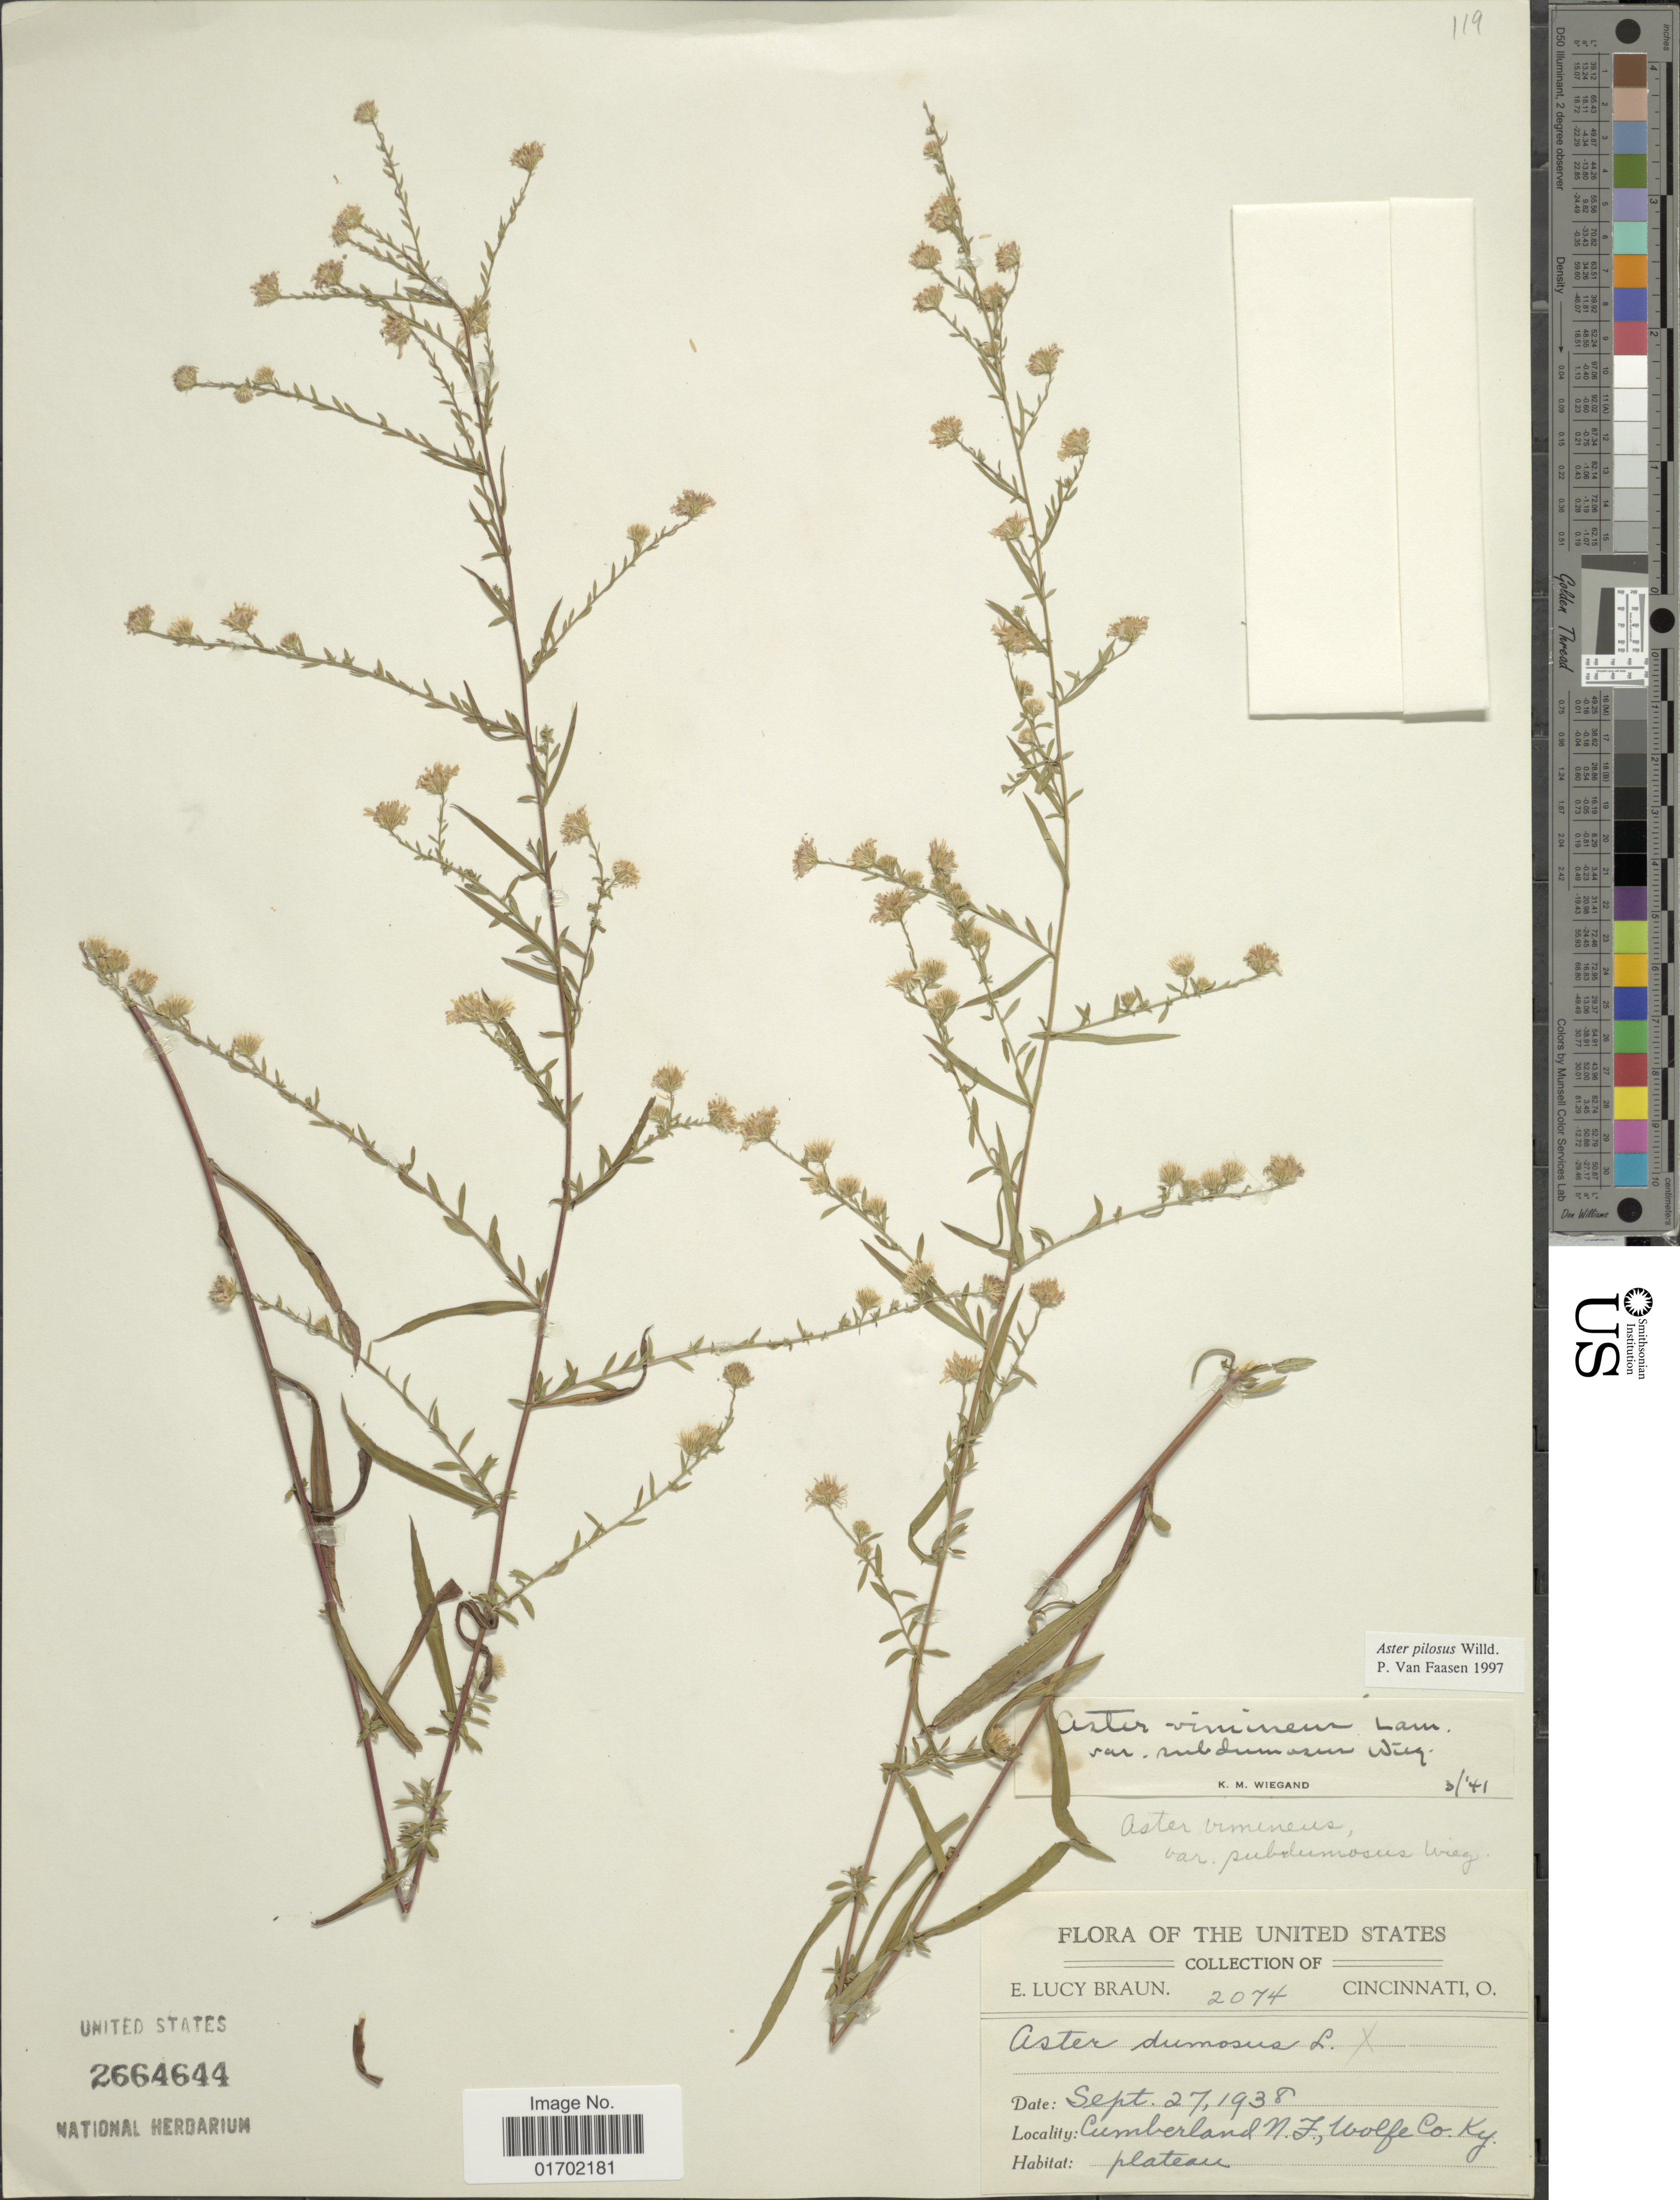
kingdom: Plantae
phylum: Tracheophyta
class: Magnoliopsida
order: Asterales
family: Asteraceae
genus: Symphyotrichum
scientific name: Symphyotrichum pilosum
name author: (Willd.) G.L. Nesom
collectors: E. L. Braun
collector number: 2074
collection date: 1938-09-27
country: United States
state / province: Kentucky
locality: United States, Cumberland, N. F., Wolfe Co.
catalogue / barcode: US 2664644